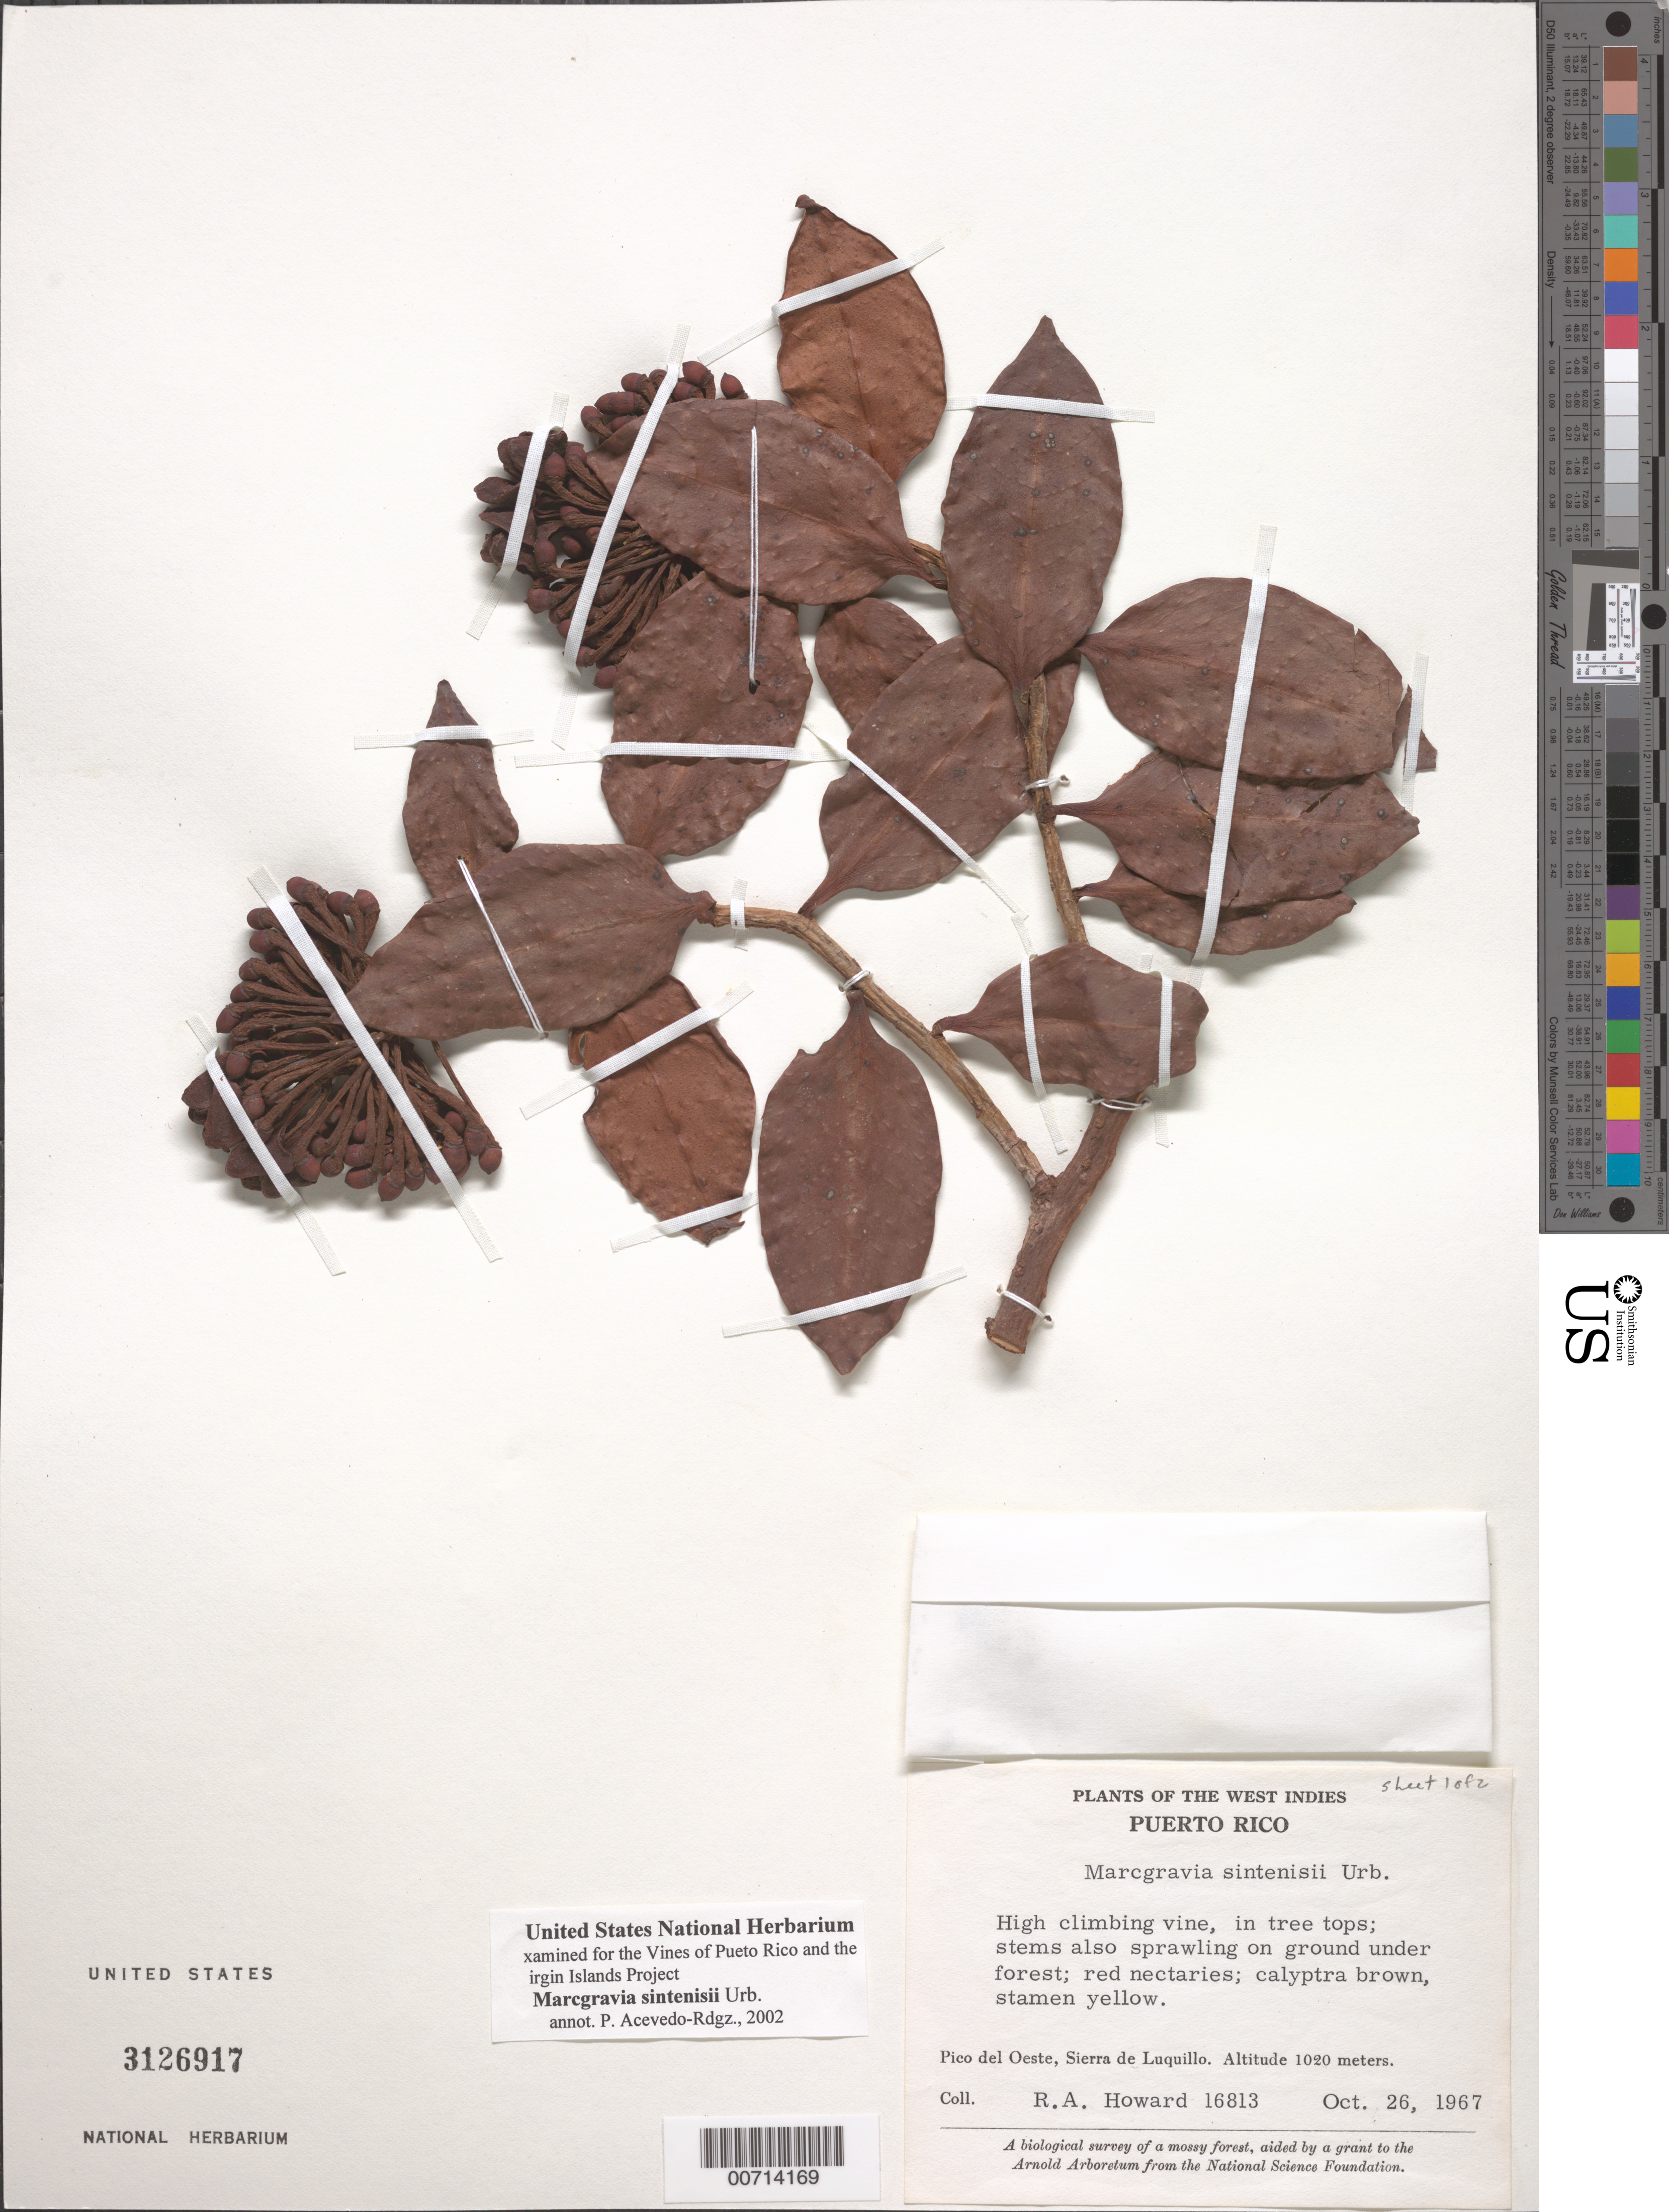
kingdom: Plantae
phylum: Tracheophyta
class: Magnoliopsida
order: Ericales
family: Marcgraviaceae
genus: Marcgravia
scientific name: Marcgravia sintenisii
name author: Urb.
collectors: R. A. Howard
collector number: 16813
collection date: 1967-10-26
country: Puerto Rico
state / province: Luquillo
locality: Pico del Oeste, Sierra de Luquillo.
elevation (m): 1020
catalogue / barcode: US 3126917